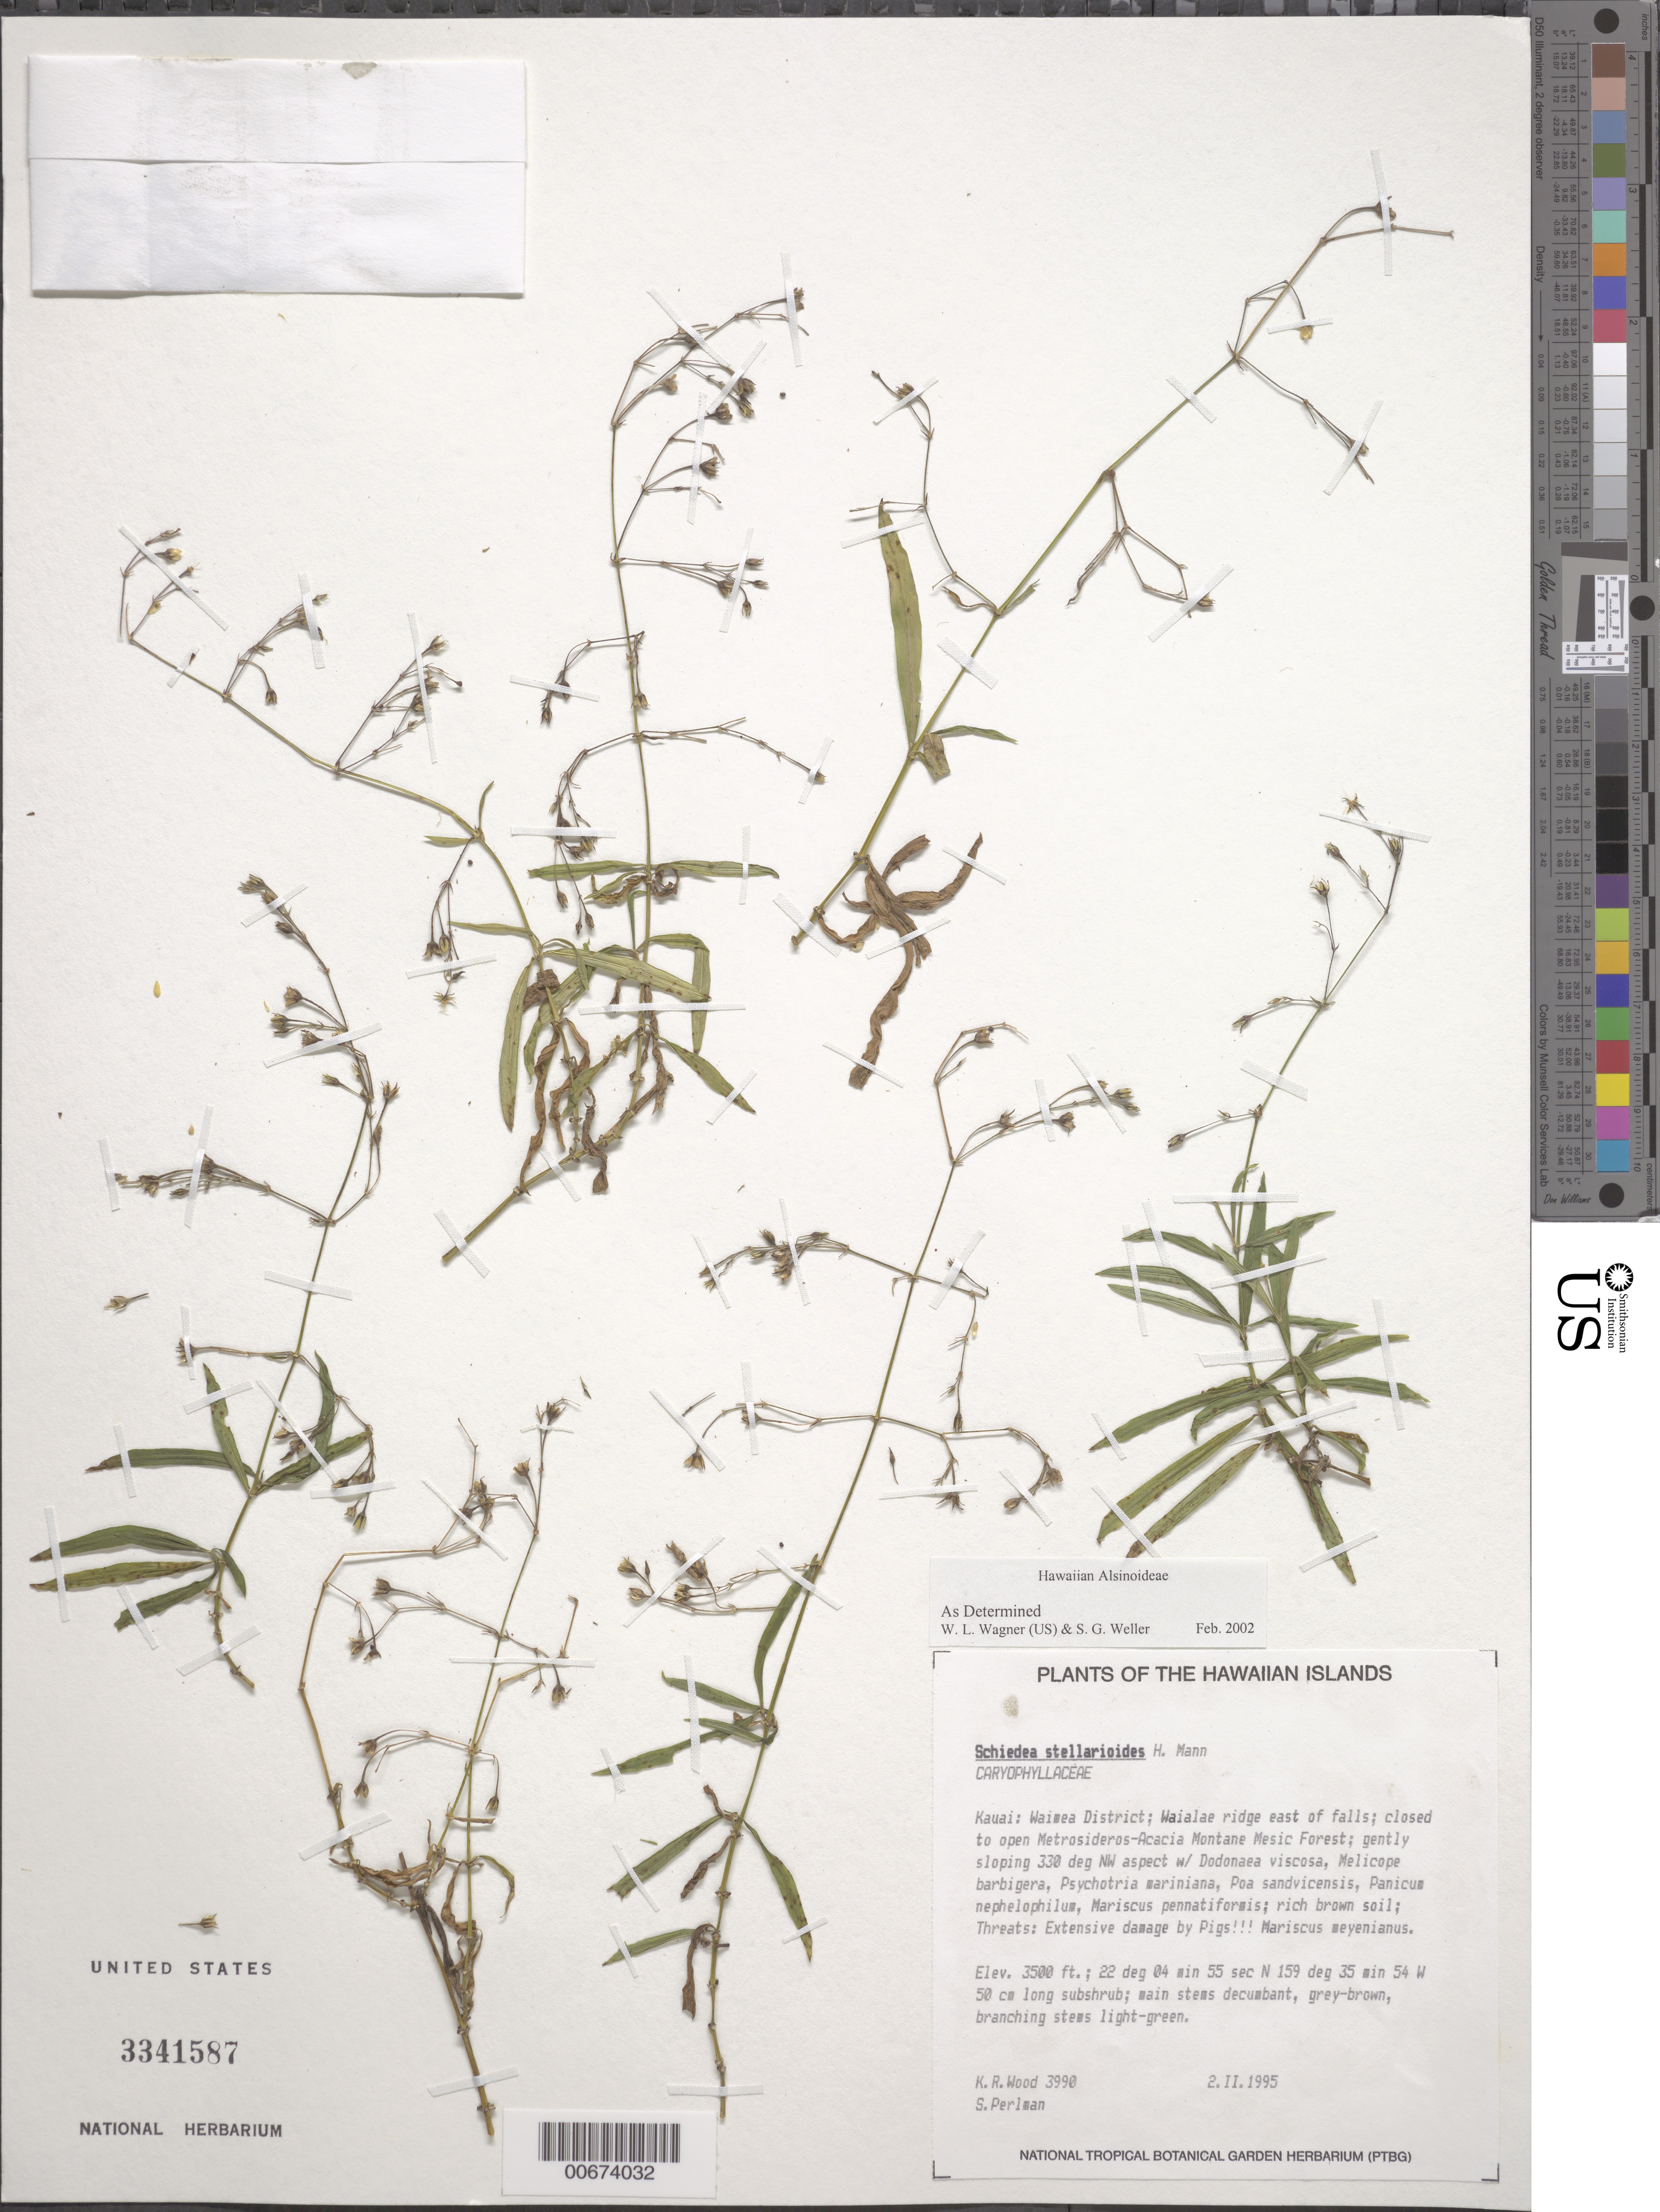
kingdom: Plantae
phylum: Tracheophyta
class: Magnoliopsida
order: Caryophyllales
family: Caryophyllaceae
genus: Schiedea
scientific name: Schiedea stellarioides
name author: H. Mann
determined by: Wagner, W. L.; Weller, Stephen G.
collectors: K. R. Wood & S. P. Perlman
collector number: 3990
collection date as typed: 2 Feb 1995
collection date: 1995-02-02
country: United States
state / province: Hawaii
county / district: Kauai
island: Kaua'i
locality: Waimea District, Waialae ridge E of falls.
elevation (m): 1067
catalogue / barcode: US 3341587